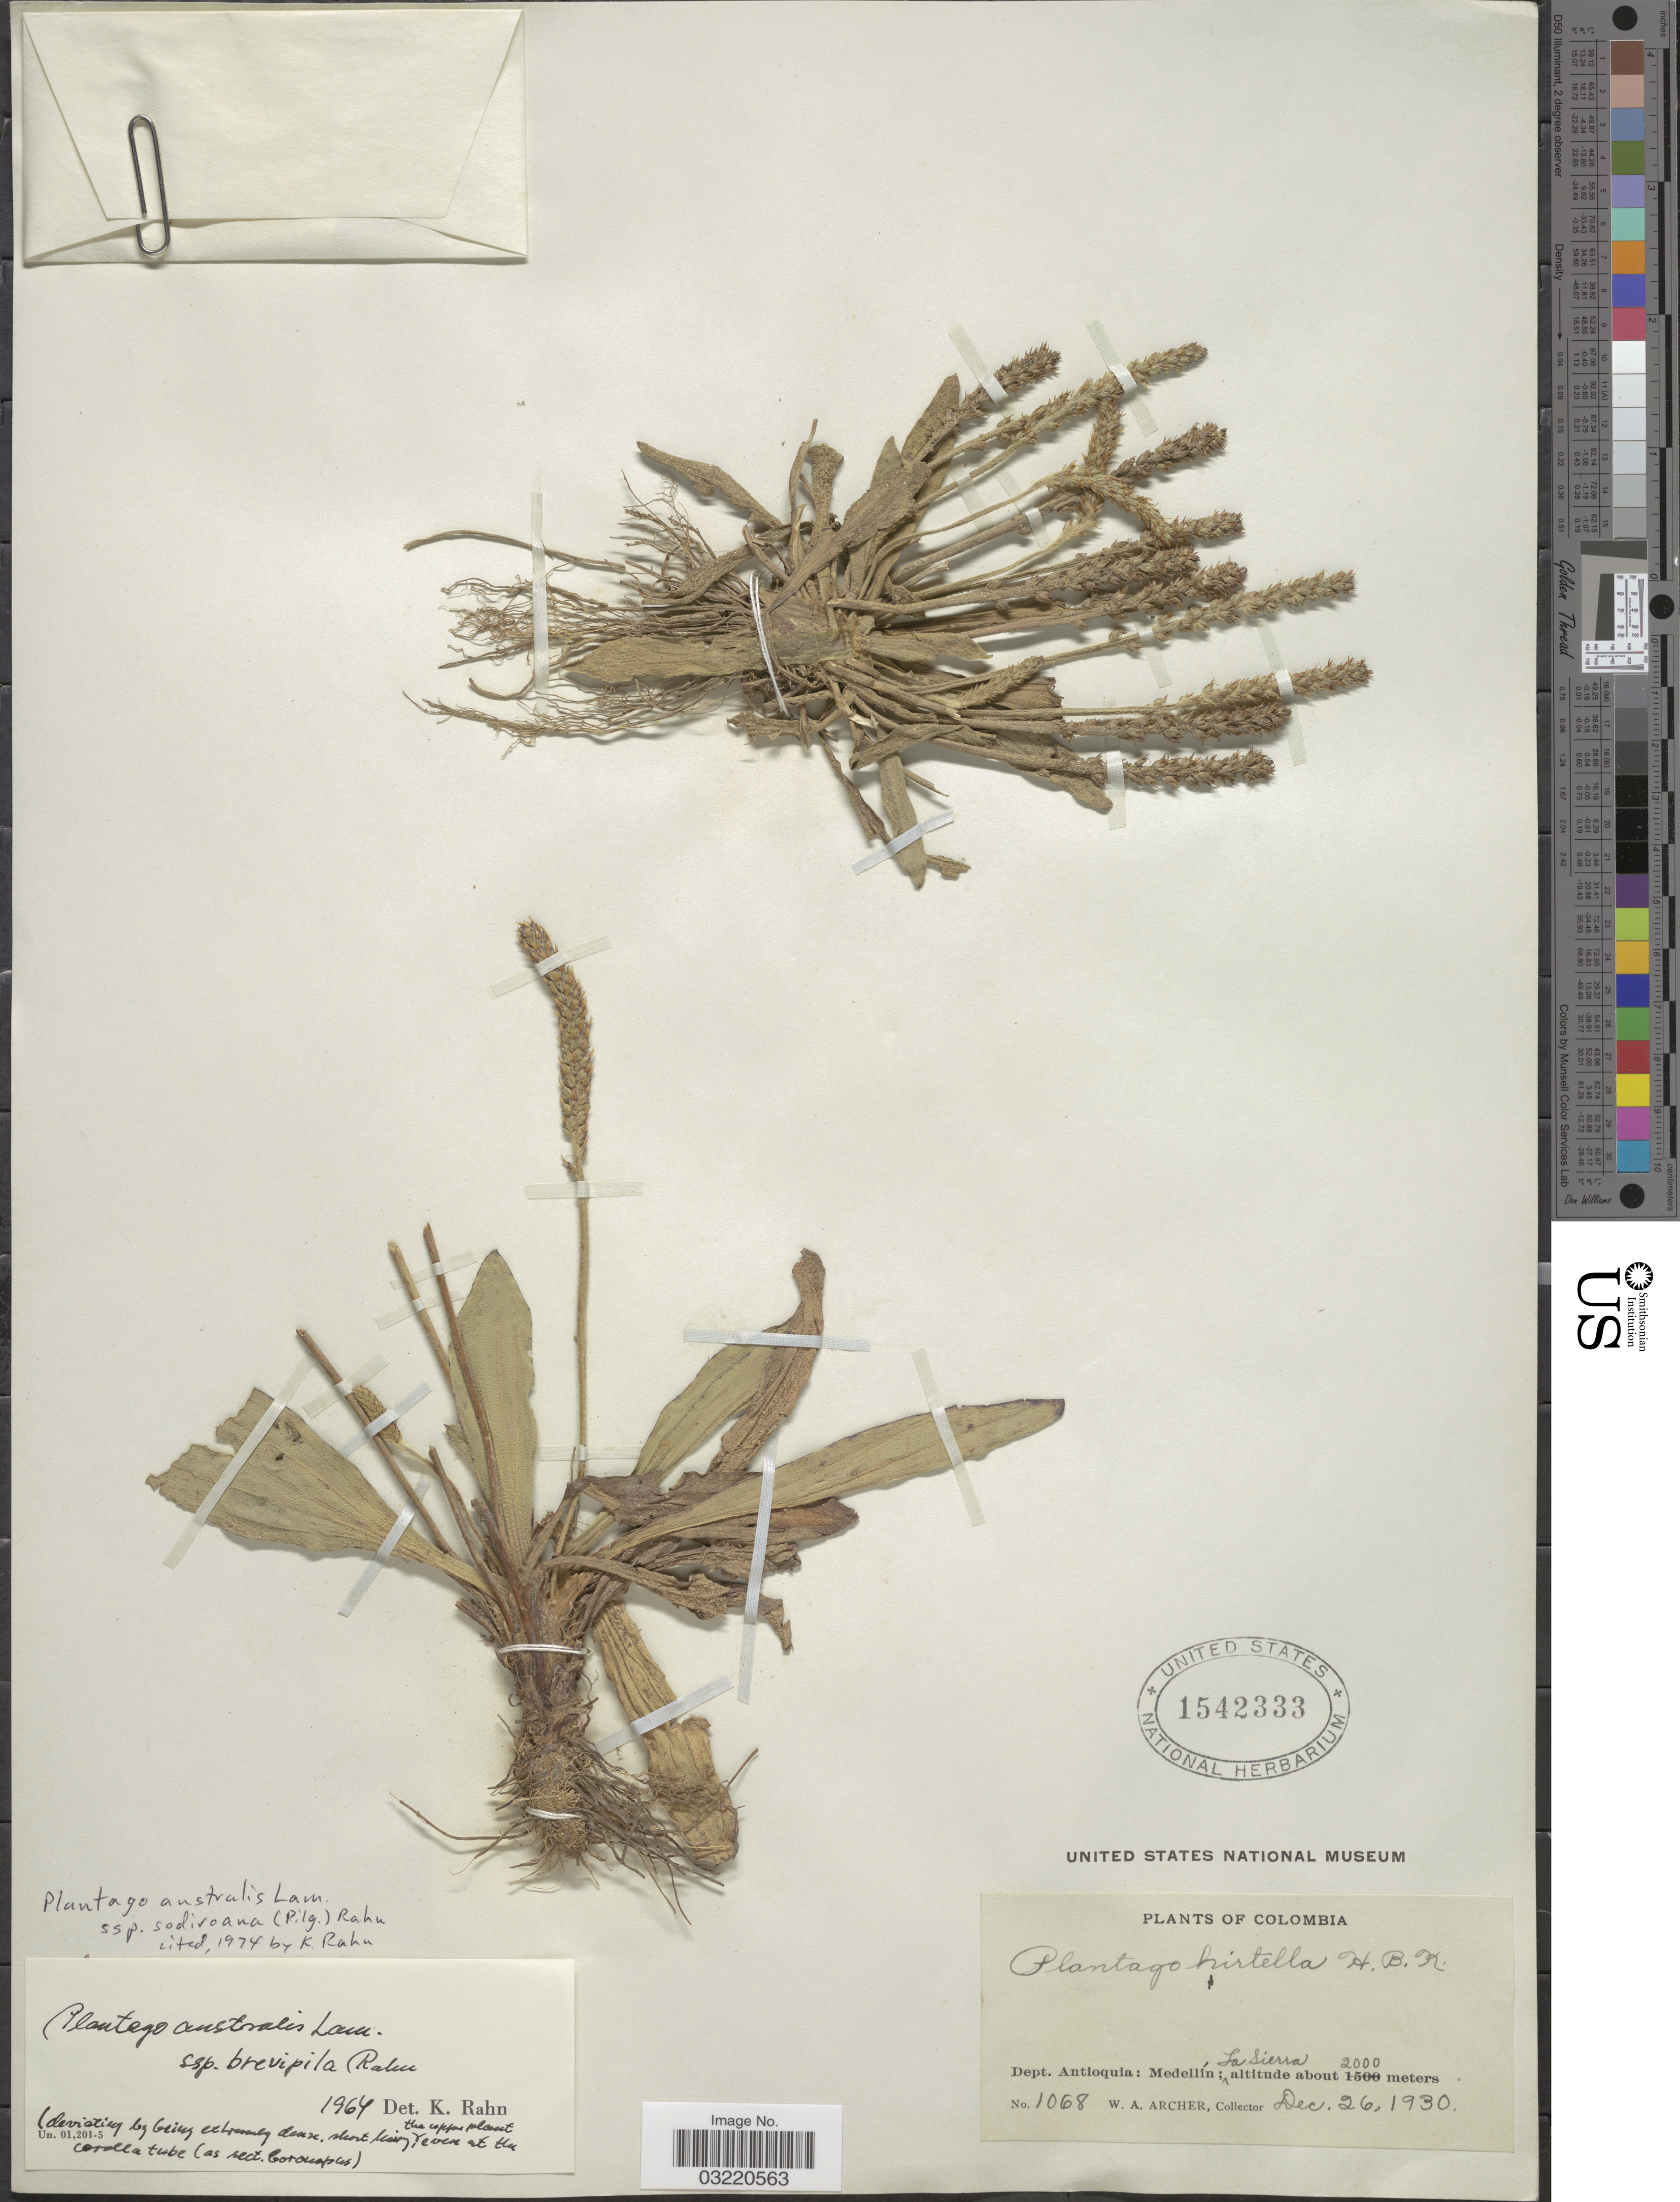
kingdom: Plantae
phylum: Tracheophyta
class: Magnoliopsida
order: Lamiales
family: Plantaginaceae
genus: Plantago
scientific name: Plantago australis subsp. sodiroana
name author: (Pilg.) Rahn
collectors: W. Archer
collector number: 1068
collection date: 1930-12-26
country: Colombia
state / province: Antioquia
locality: Dept. Antioquia: Medellín: La Sierra.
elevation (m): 2000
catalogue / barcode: US 1542333